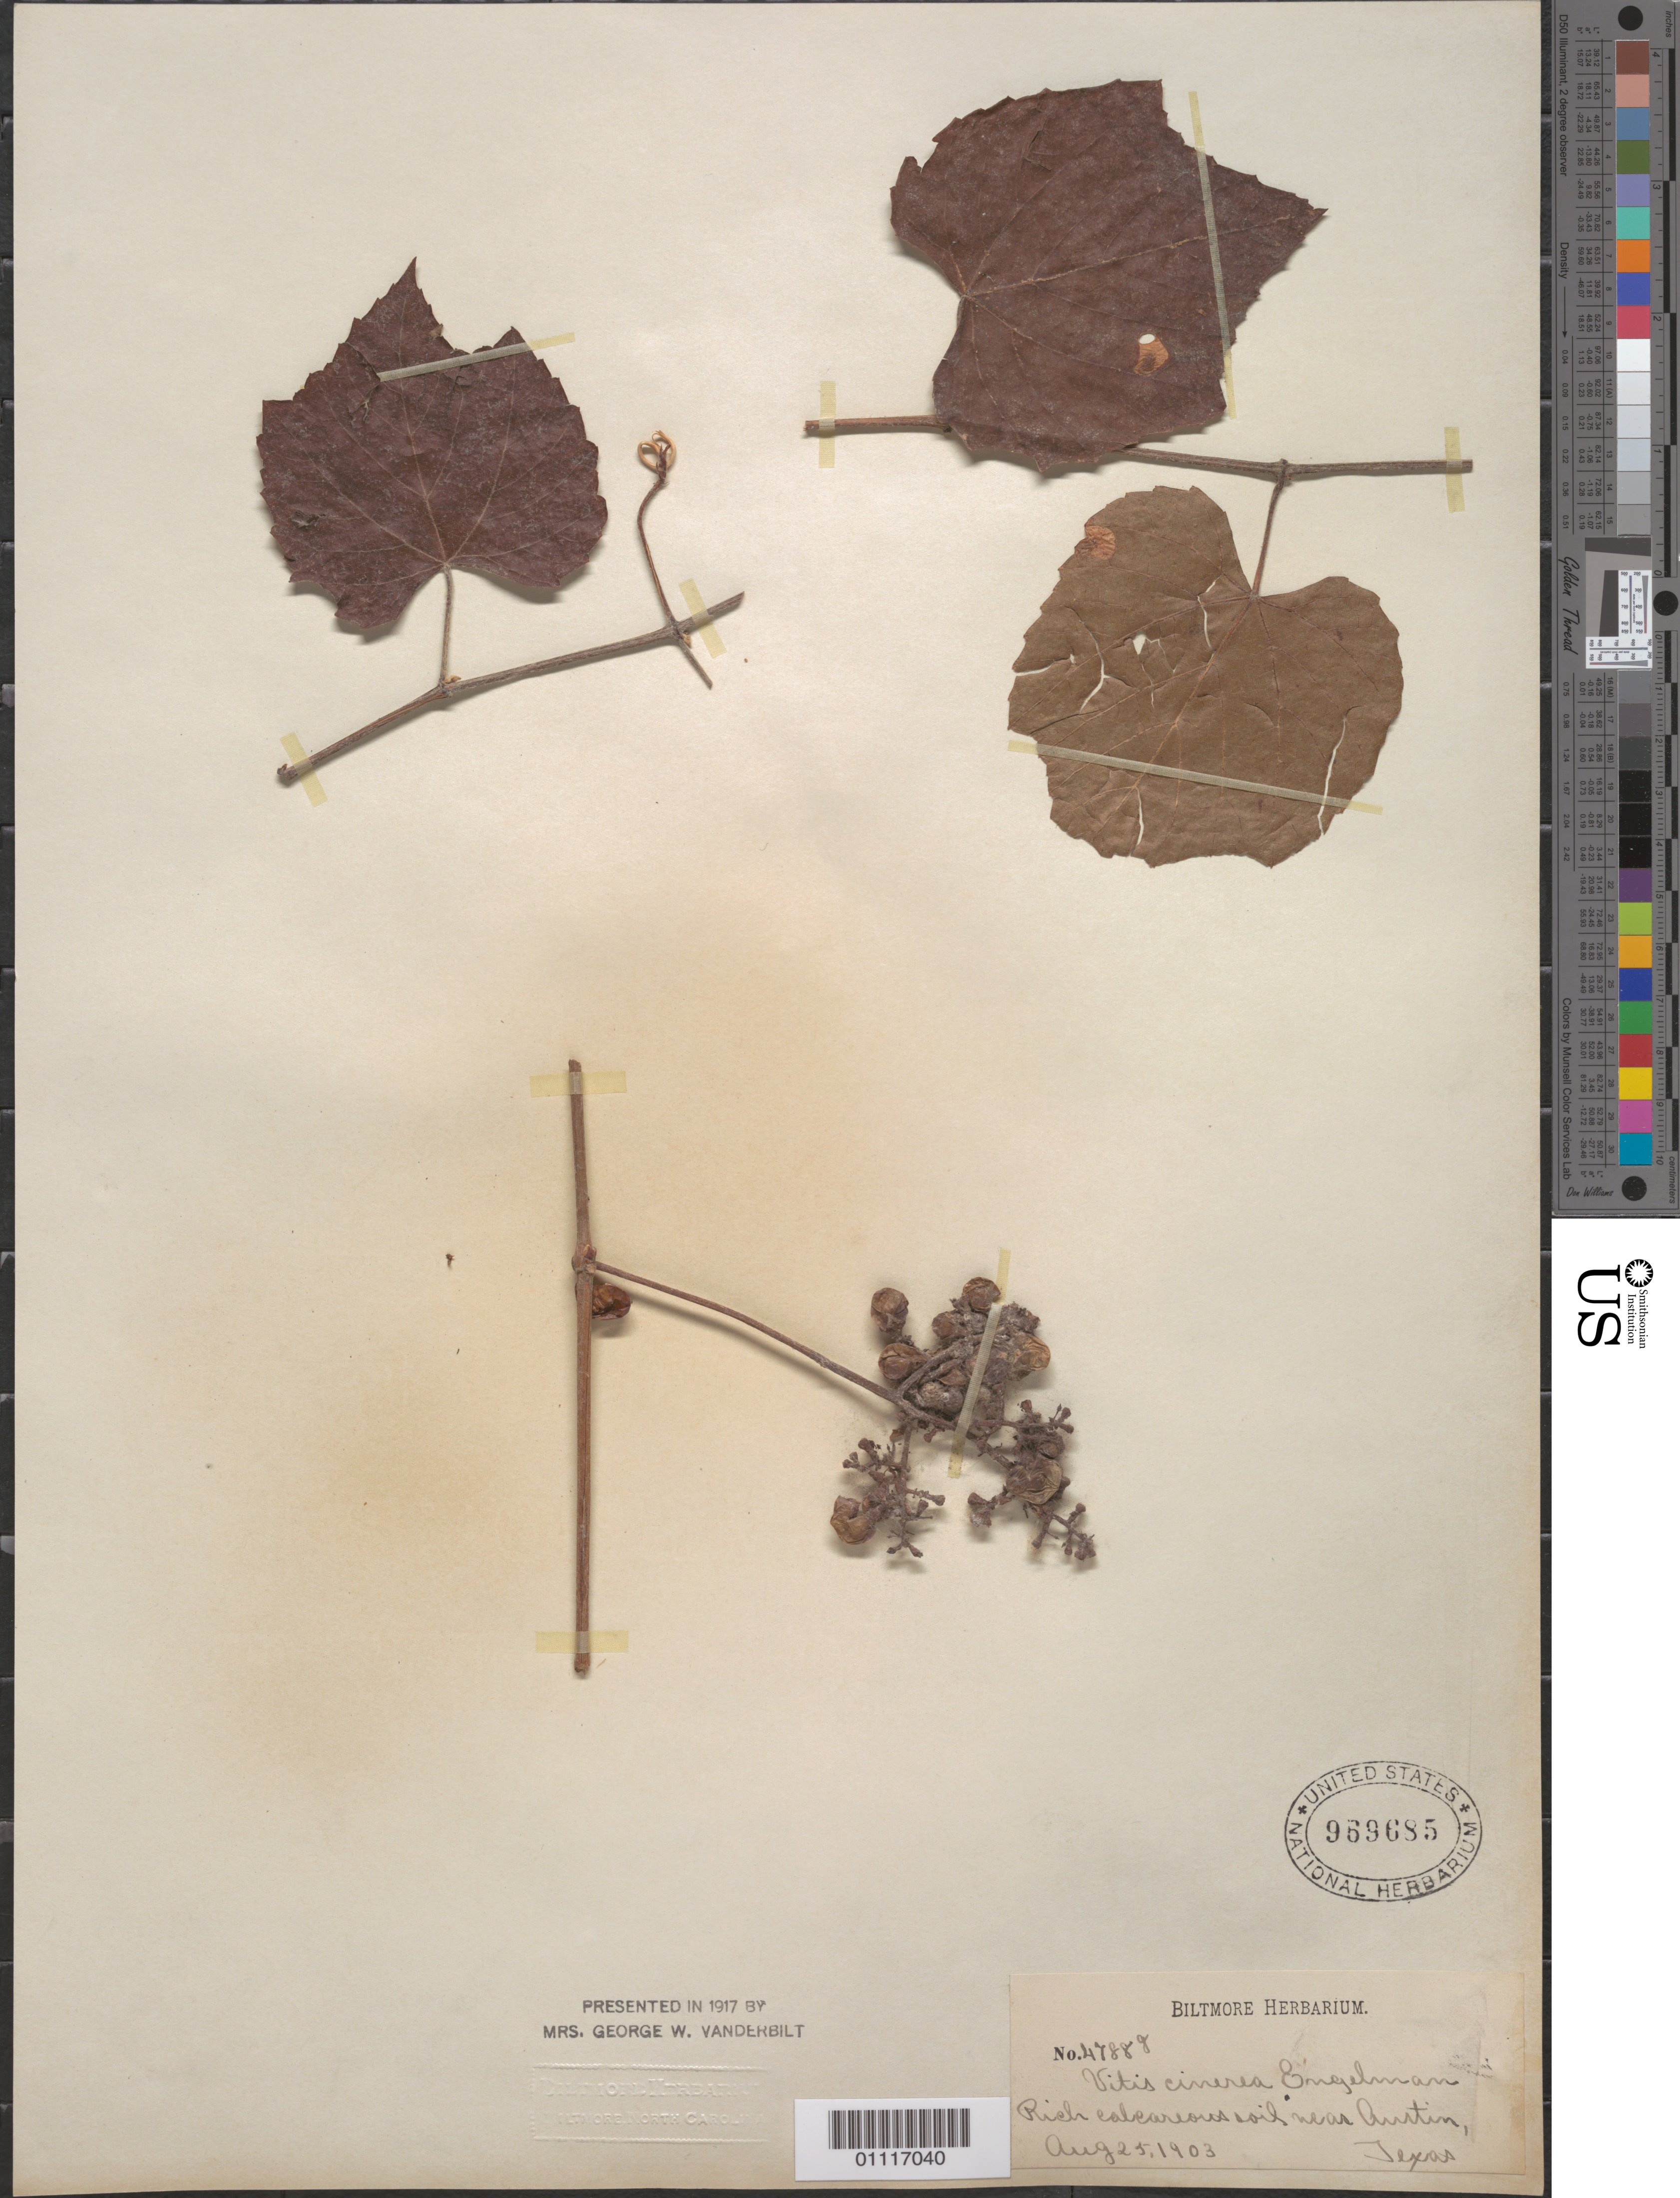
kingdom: Plantae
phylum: Tracheophyta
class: Magnoliopsida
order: Vitales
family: Vitaceae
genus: Vitis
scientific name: Vitis cinerea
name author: (Engelm.) Millardet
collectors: ex herb. Biltmore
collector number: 47888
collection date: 1903-08-25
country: United States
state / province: Texas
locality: Near Austin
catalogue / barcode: US 969685